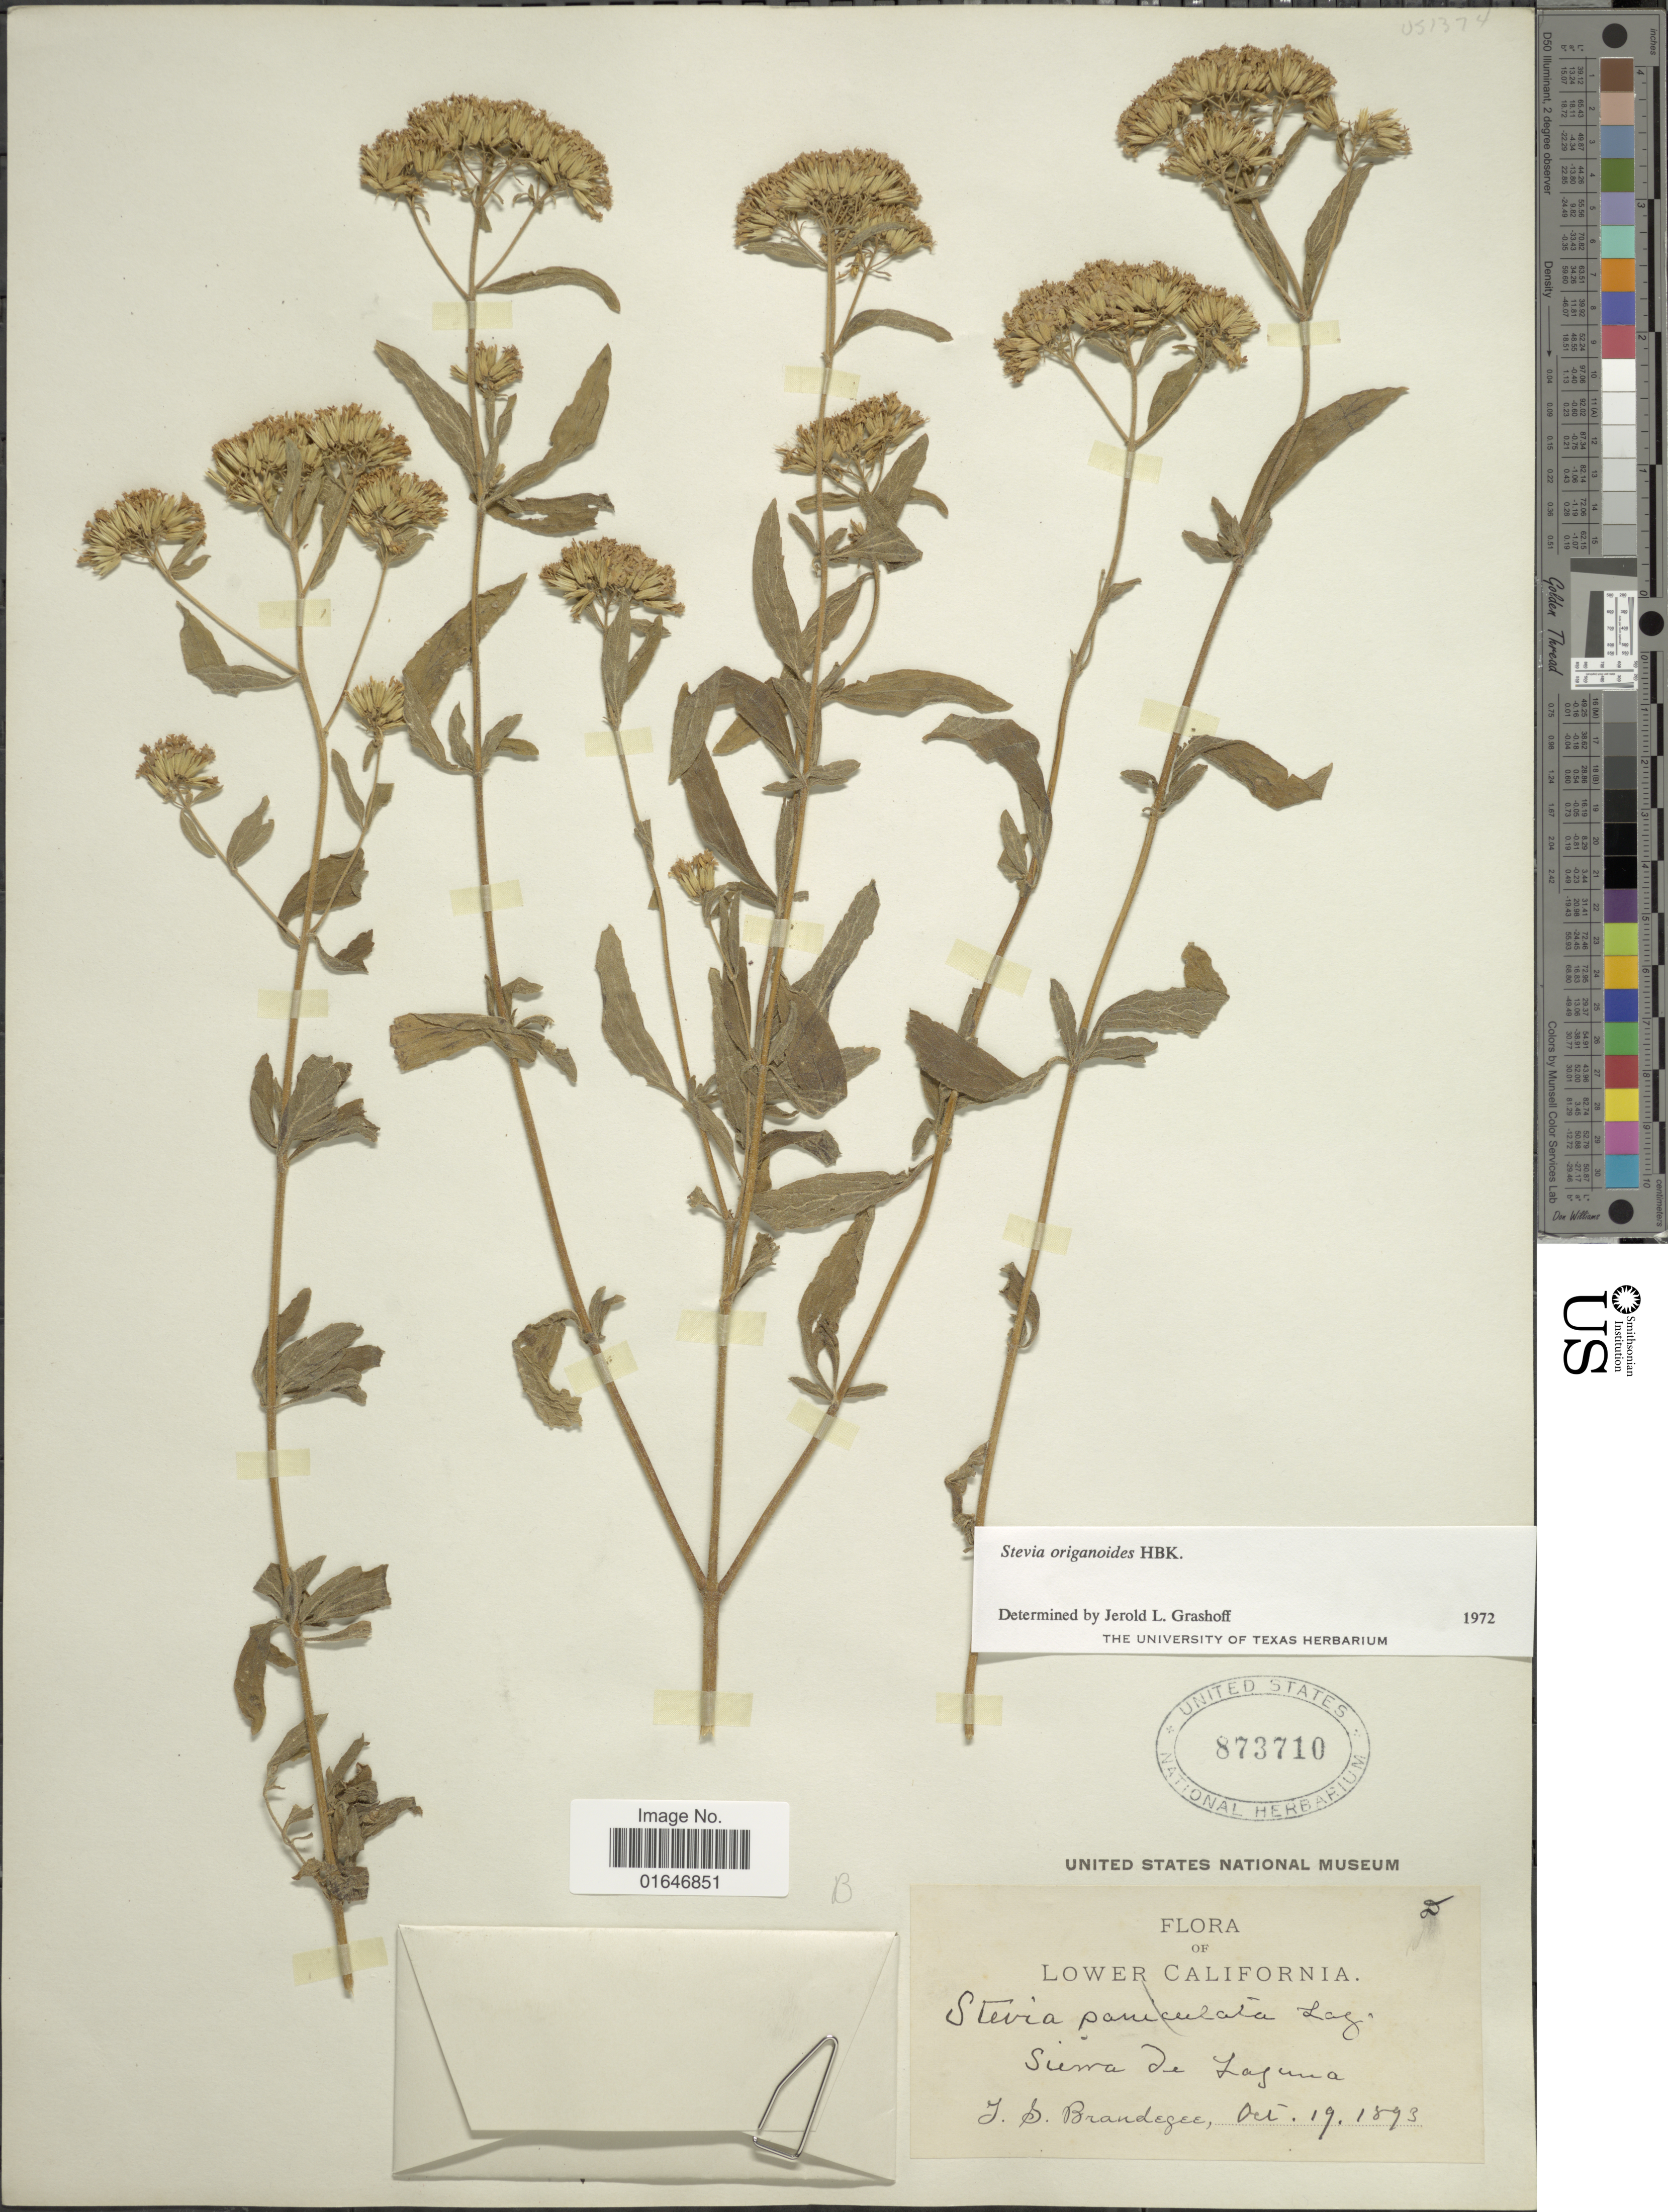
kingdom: Plantae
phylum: Tracheophyta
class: Magnoliopsida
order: Asterales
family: Asteraceae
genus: Stevia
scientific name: Stevia origanoides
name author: Kunth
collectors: J. S. Brandegee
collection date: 1893-10-19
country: Mexico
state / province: Baja California Sur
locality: Sierra de Laguna.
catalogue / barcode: US 873710